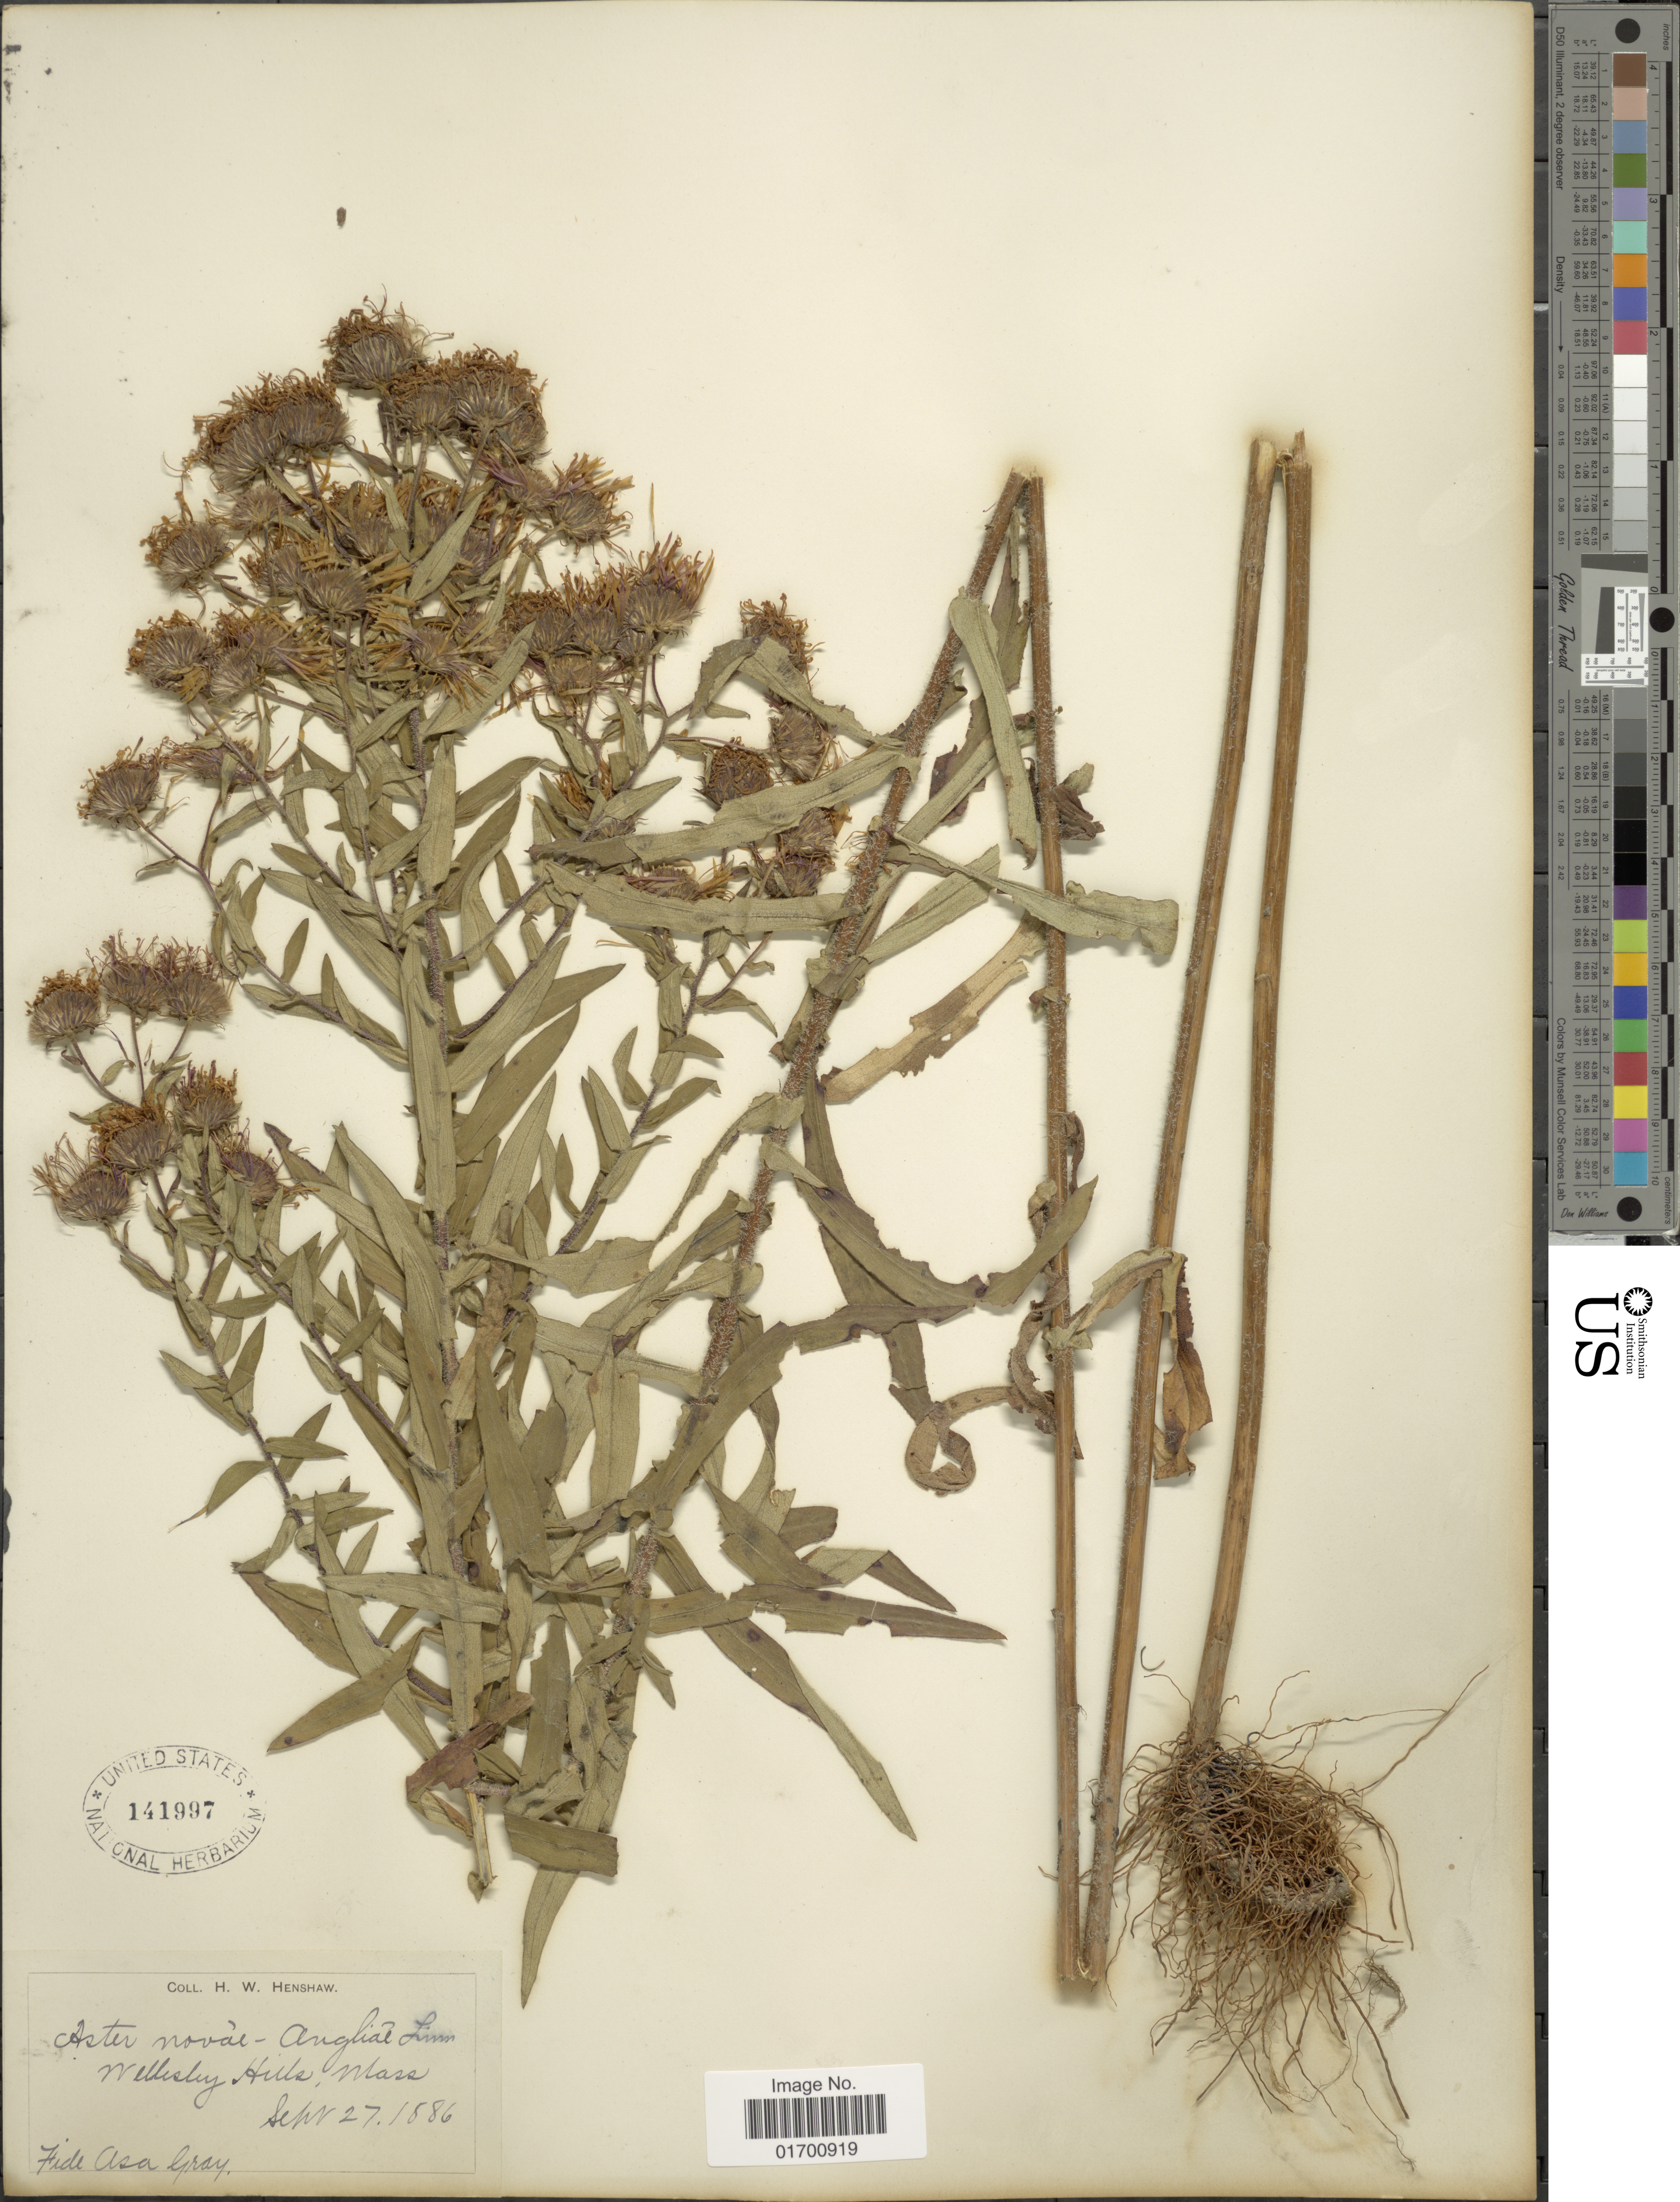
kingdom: Plantae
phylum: Tracheophyta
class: Magnoliopsida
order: Asterales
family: Asteraceae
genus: Symphyotrichum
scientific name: Symphyotrichum novae-angliae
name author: (L.) G.L. Nesom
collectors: H. Henshaw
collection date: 1886-09-27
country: United States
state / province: Massachusetts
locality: Wellesley Hills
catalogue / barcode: US 141997